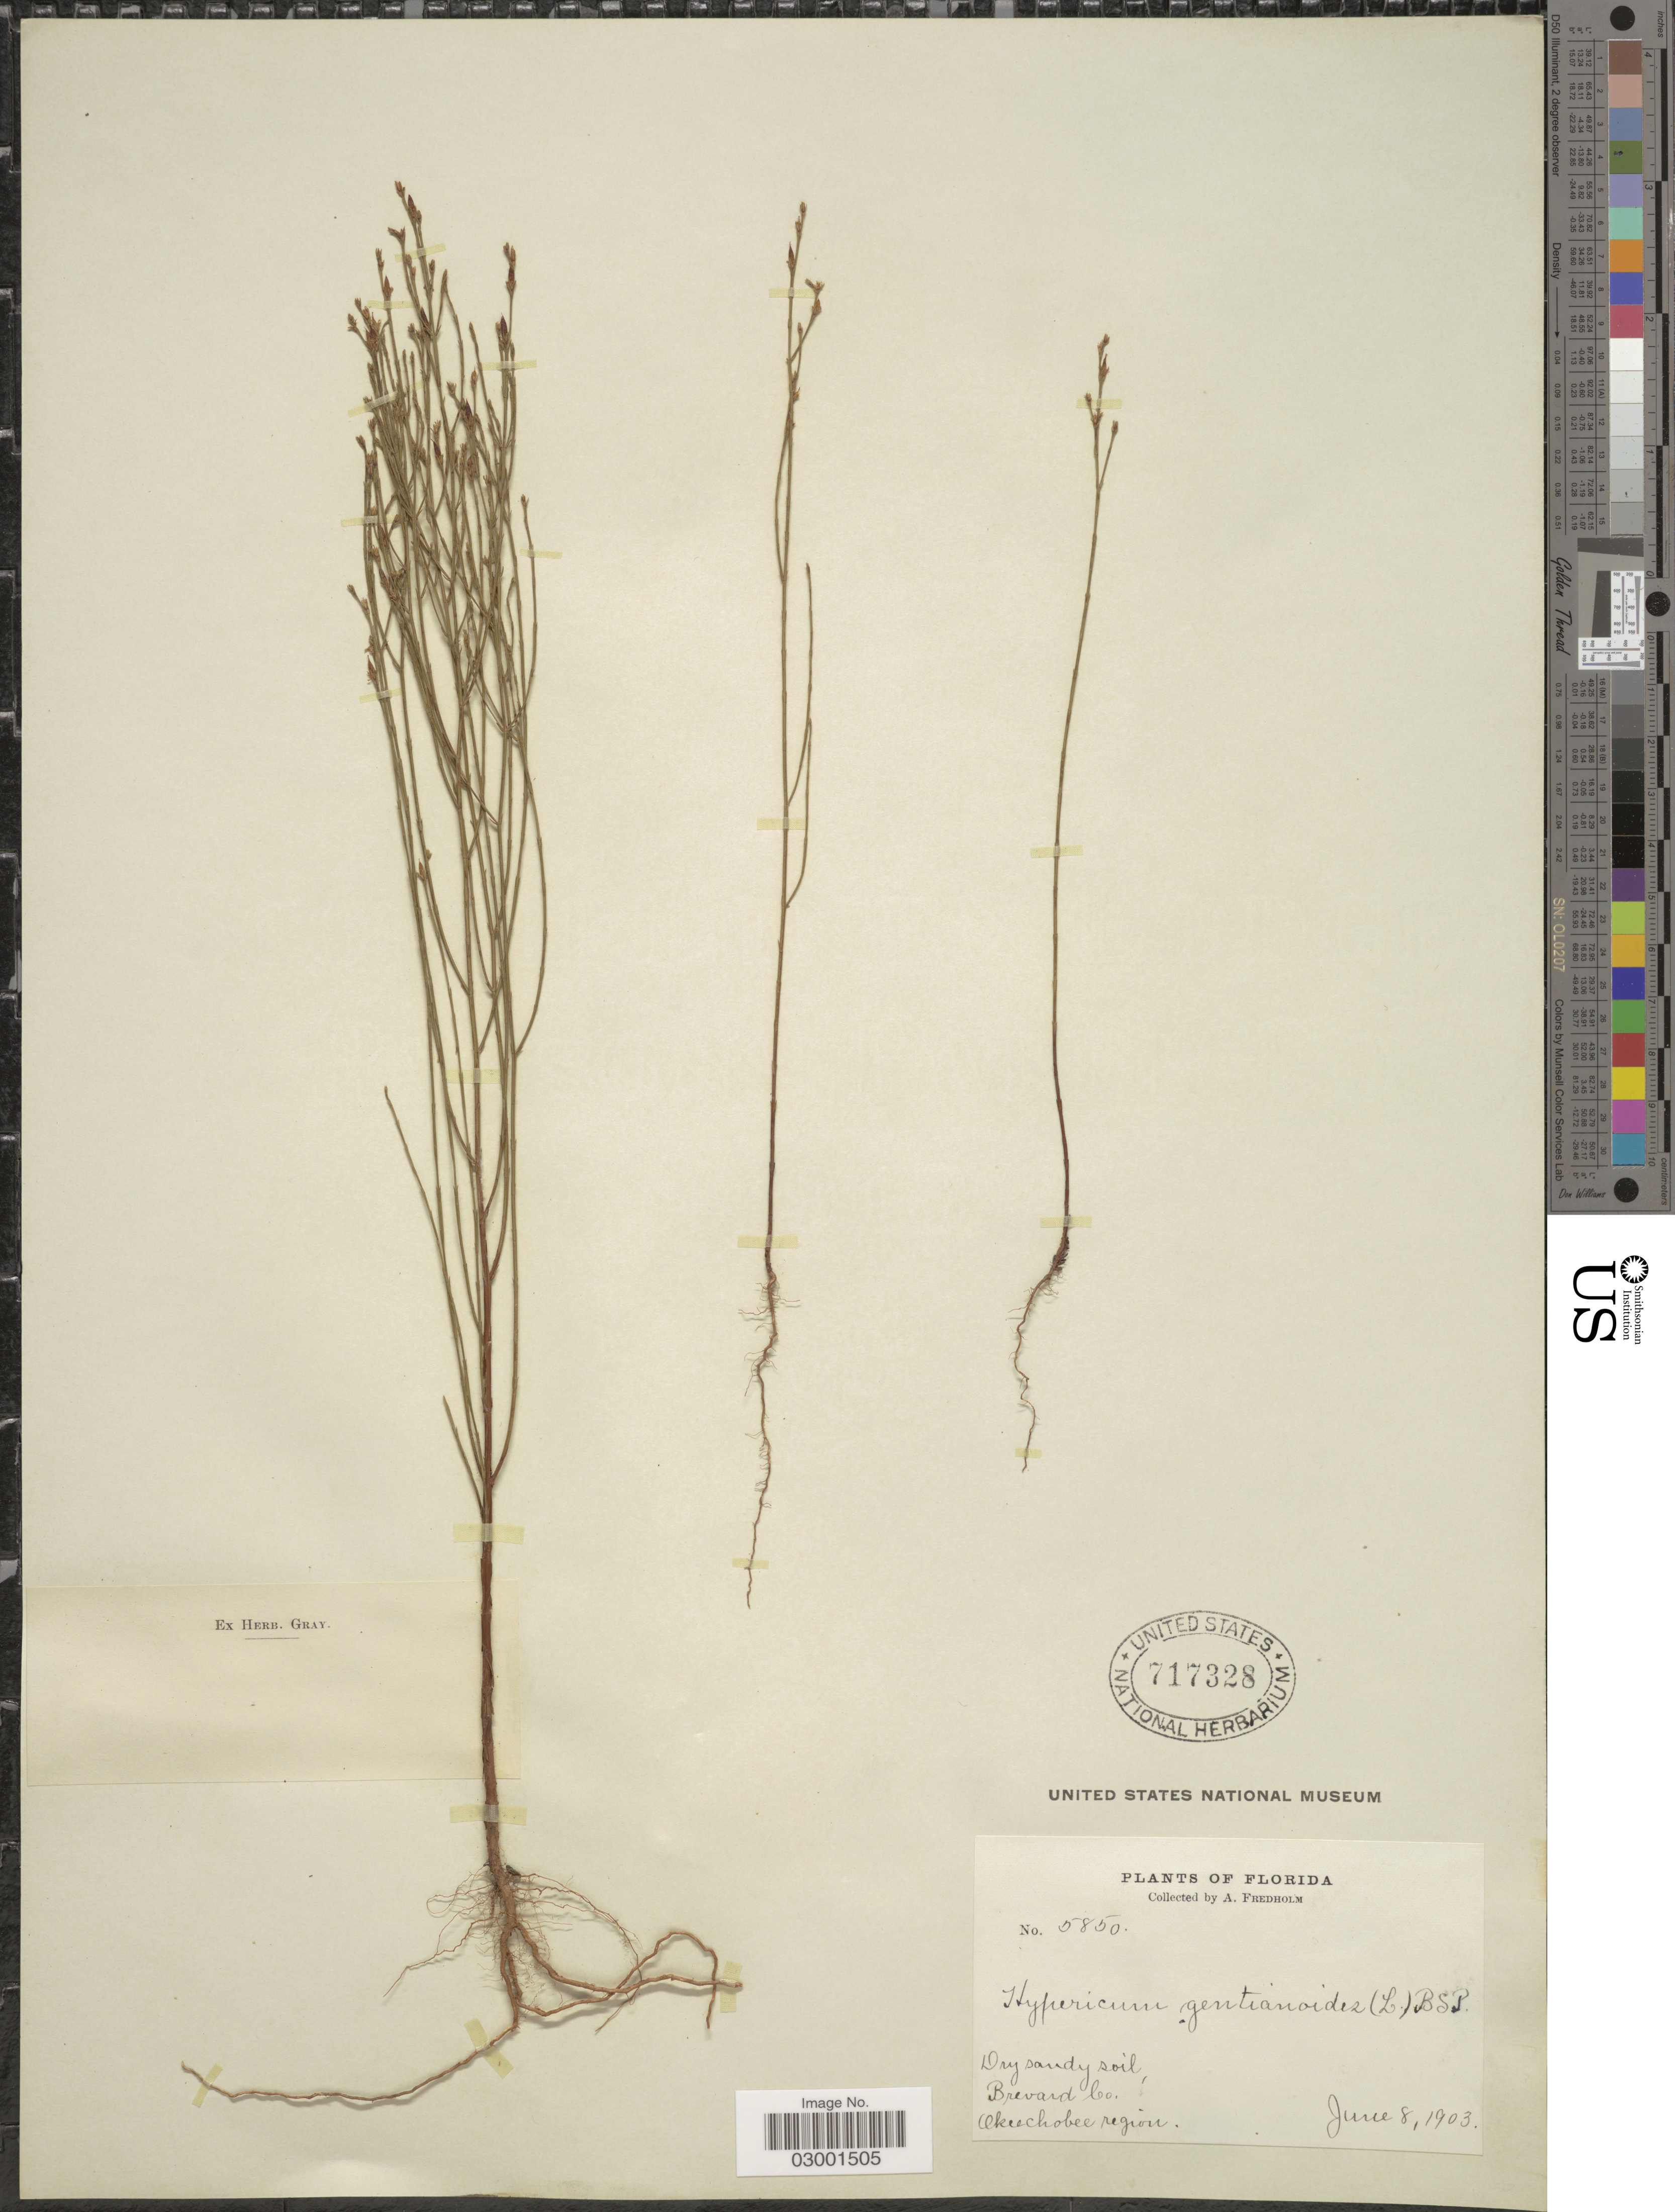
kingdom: Plantae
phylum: Tracheophyta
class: Magnoliopsida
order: Malpighiales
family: Hypericaceae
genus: Hypericum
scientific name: Hypericum gentianoides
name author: (L.) Britton, Stearns & Poggenb.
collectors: A. Fredholm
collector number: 5850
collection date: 1903-06-08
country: United States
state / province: Florida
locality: Brevard Co., Okeechobee region.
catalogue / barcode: US 717328